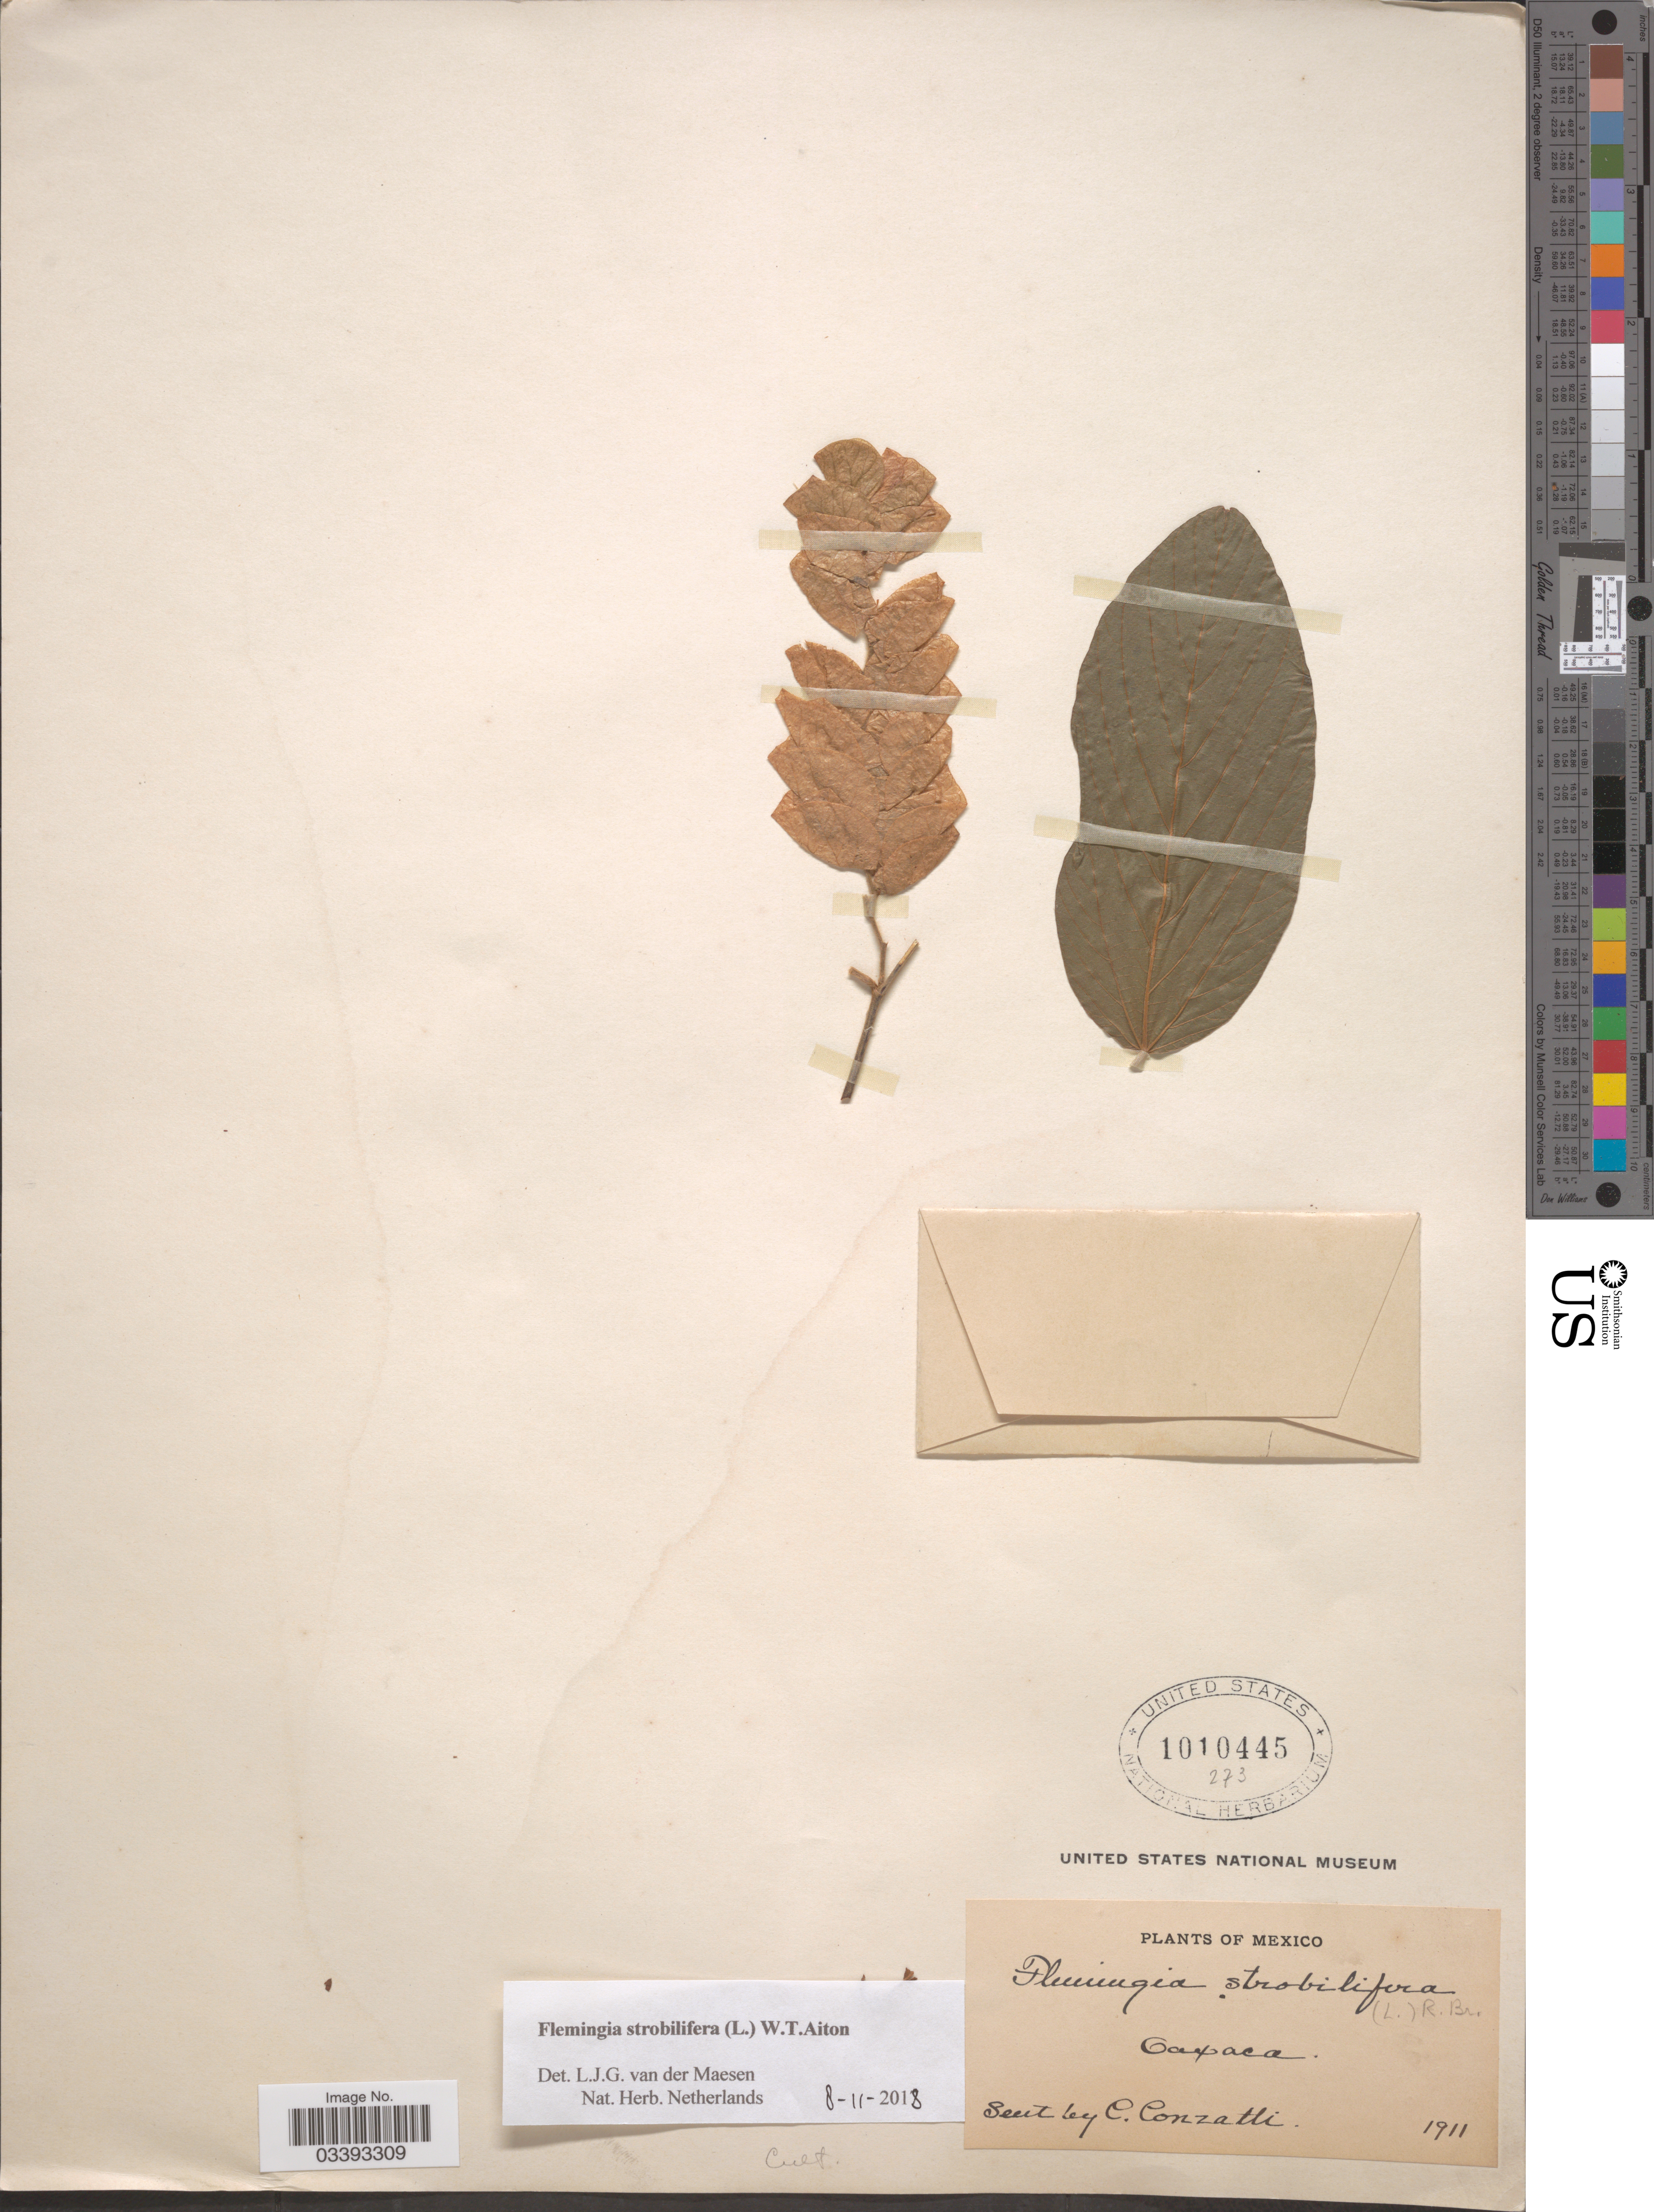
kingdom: Plantae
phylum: Tracheophyta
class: Magnoliopsida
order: Fabales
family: Fabaceae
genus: Flemingia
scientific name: Flemingia strobilifera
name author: (L.) W.T. Aiton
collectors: C. Conzatti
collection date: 1911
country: Mexico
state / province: Oaxaca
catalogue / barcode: US 1010445